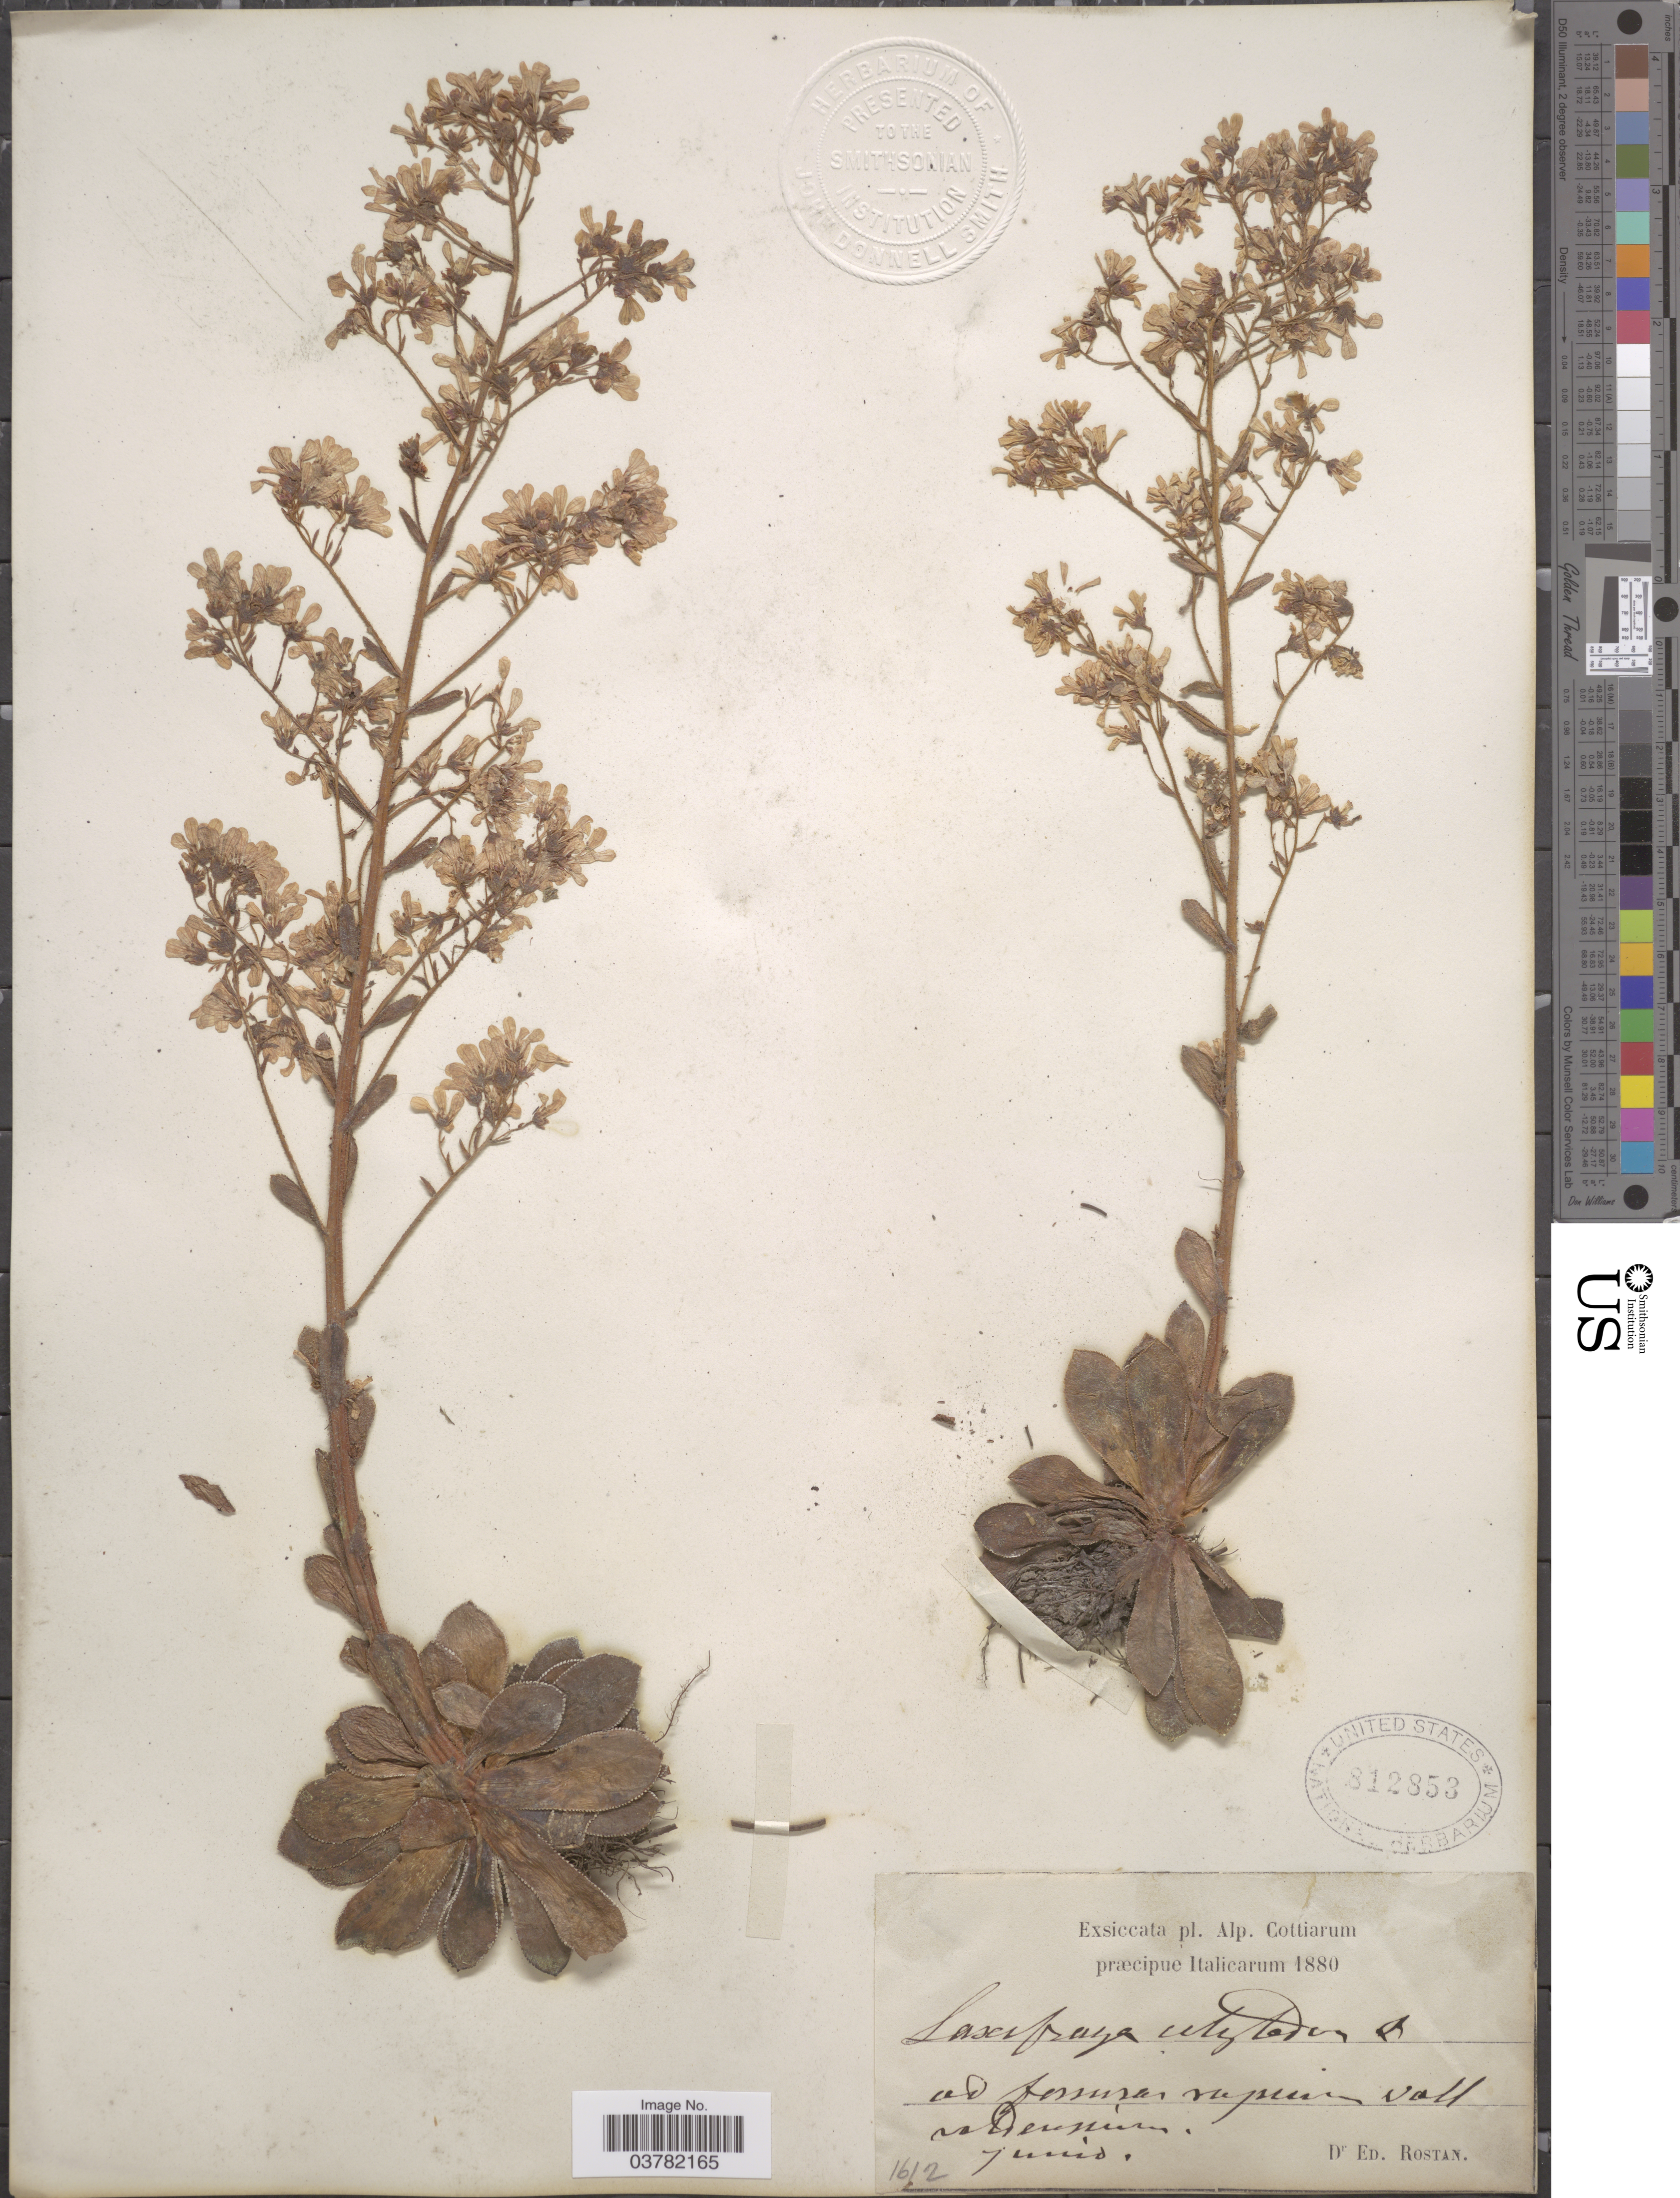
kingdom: Plantae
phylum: Tracheophyta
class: Magnoliopsida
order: Saxifragales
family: Saxifragaceae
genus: Saxifraga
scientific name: Saxifraga cotyledon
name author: L.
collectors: E. Rostan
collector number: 1612?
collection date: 1880-06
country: Italy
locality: Alp. Cottiarum præcipue Italicarum 1880. Ad [illegible text] vall [illegible text].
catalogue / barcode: US 812853